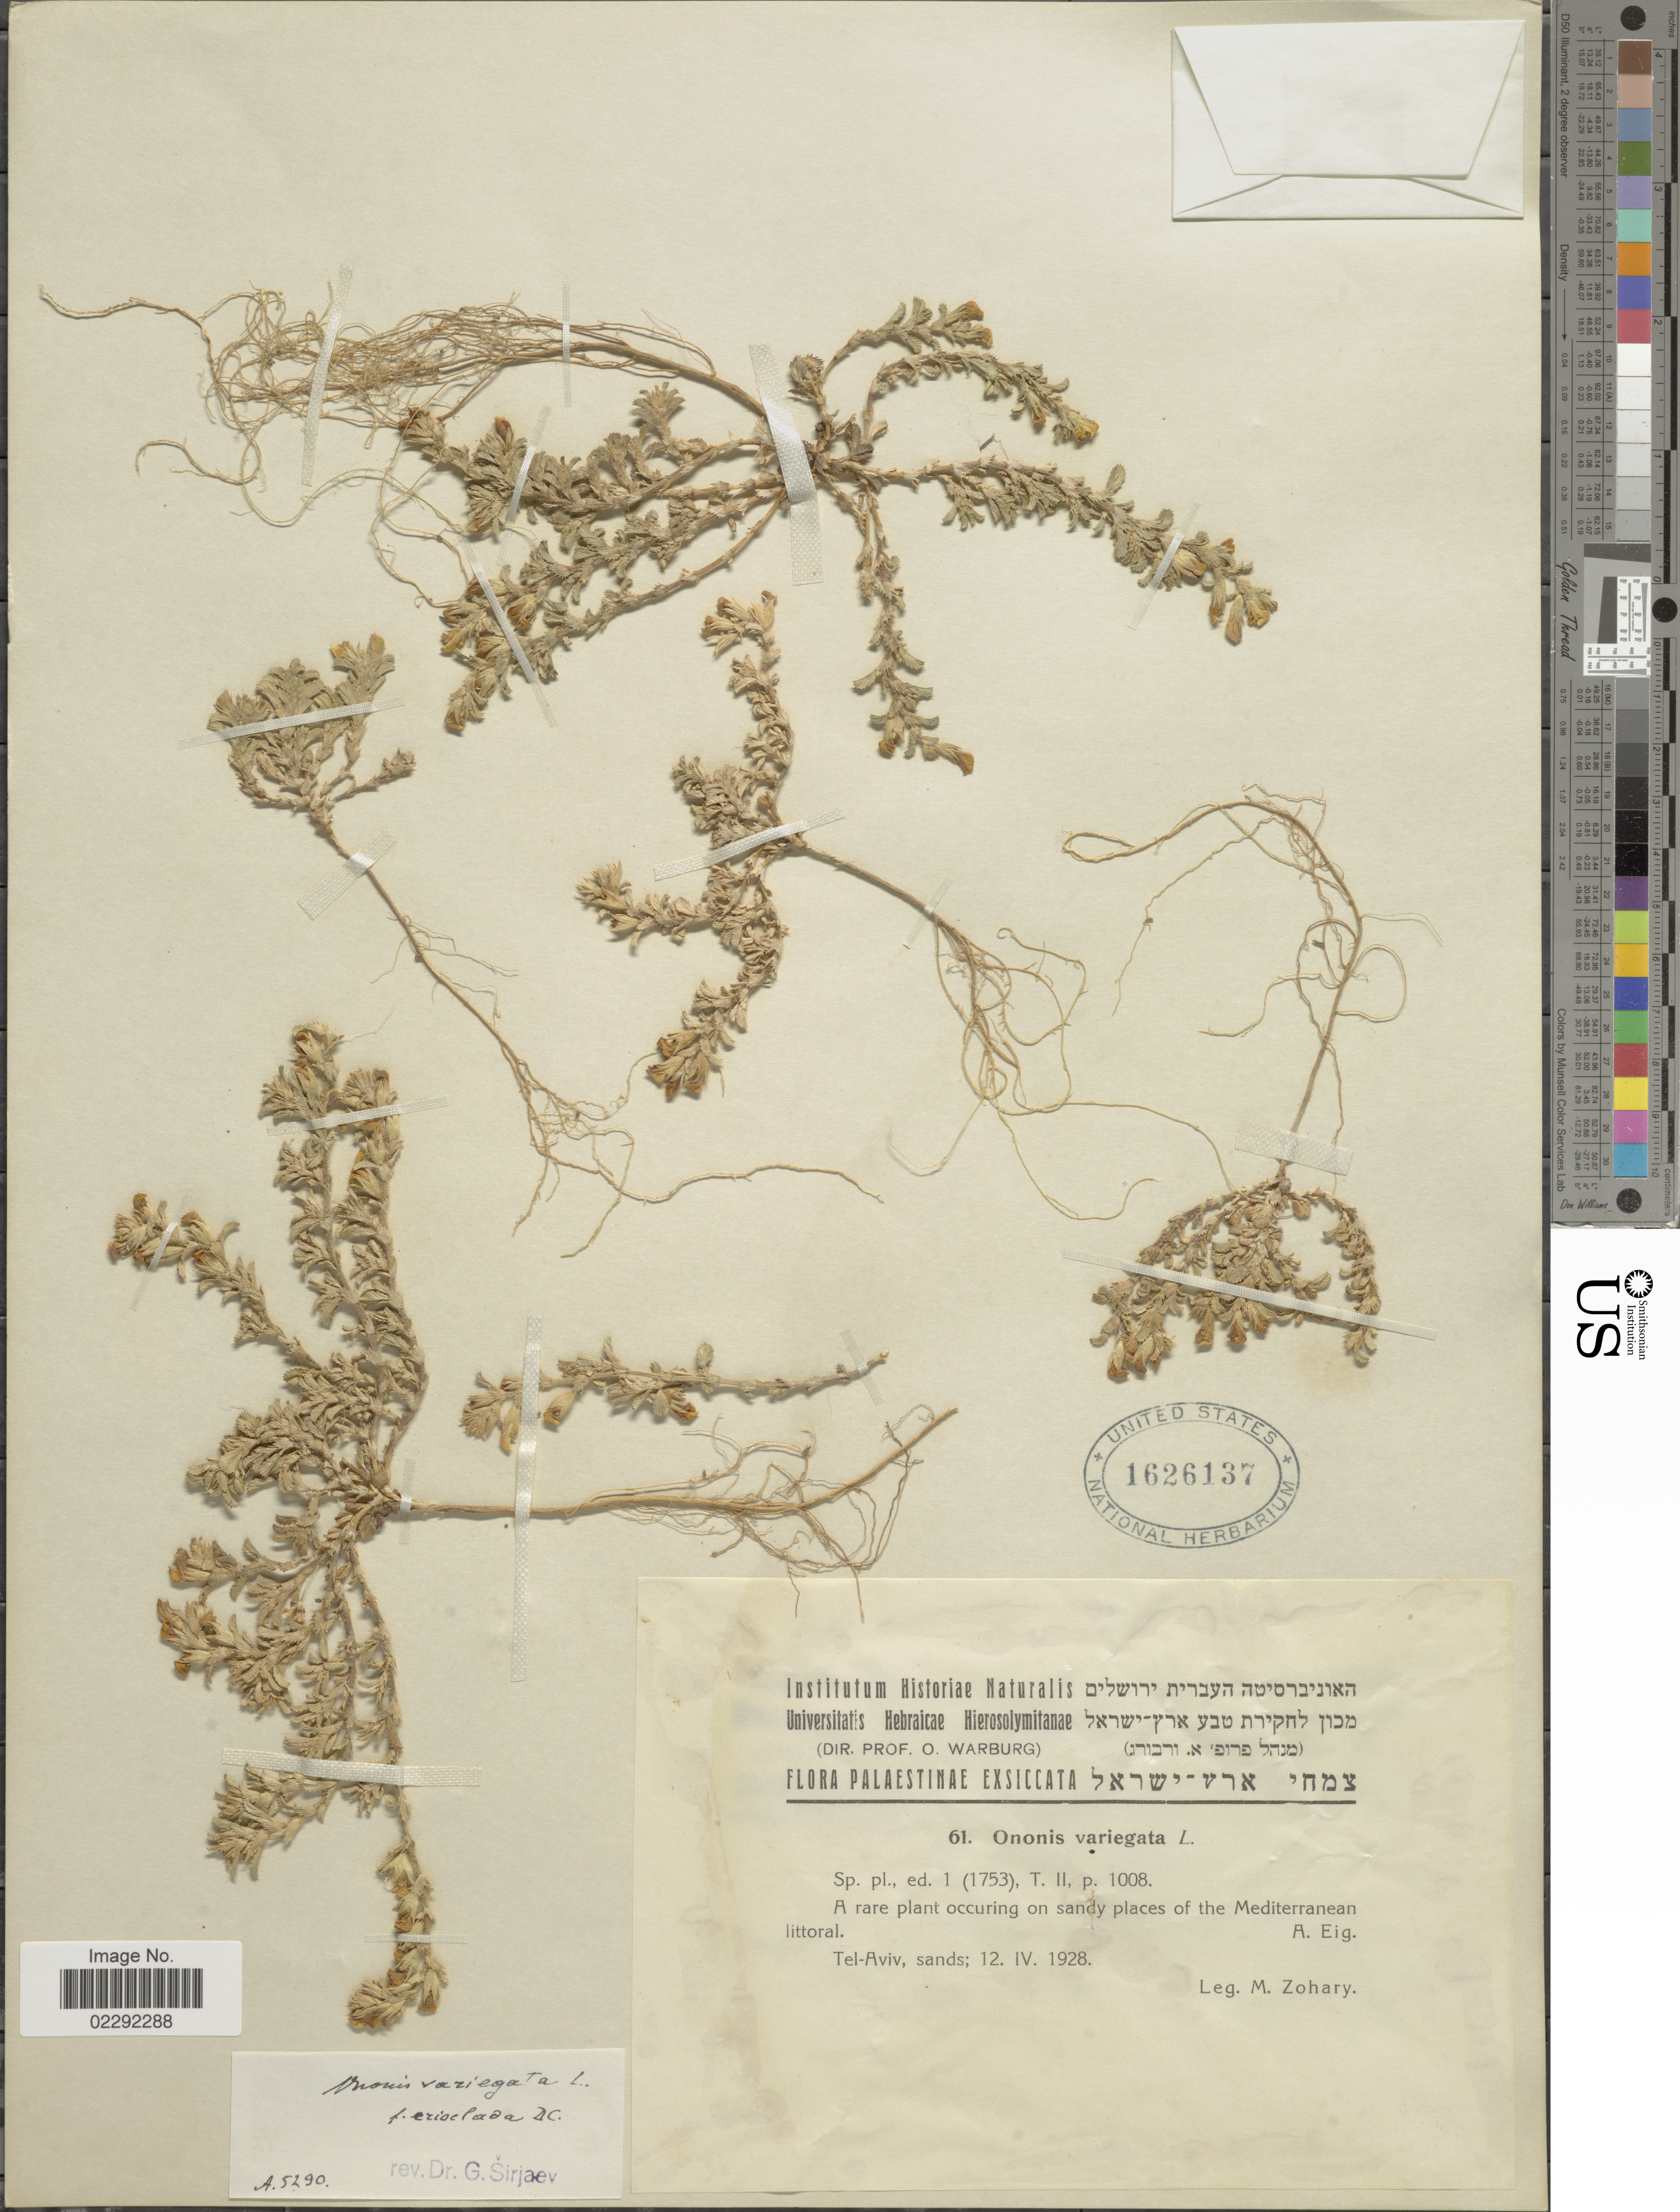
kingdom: Plantae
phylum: Tracheophyta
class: Magnoliopsida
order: Fabales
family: Fabaceae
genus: Ononis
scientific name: Ononis variegata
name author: L.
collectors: M. Zohary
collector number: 61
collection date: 1928-04-12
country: Israel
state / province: Tel Aviv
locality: Palaestinae Exsiccata. Mediterranean littoral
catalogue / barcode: US 1626137